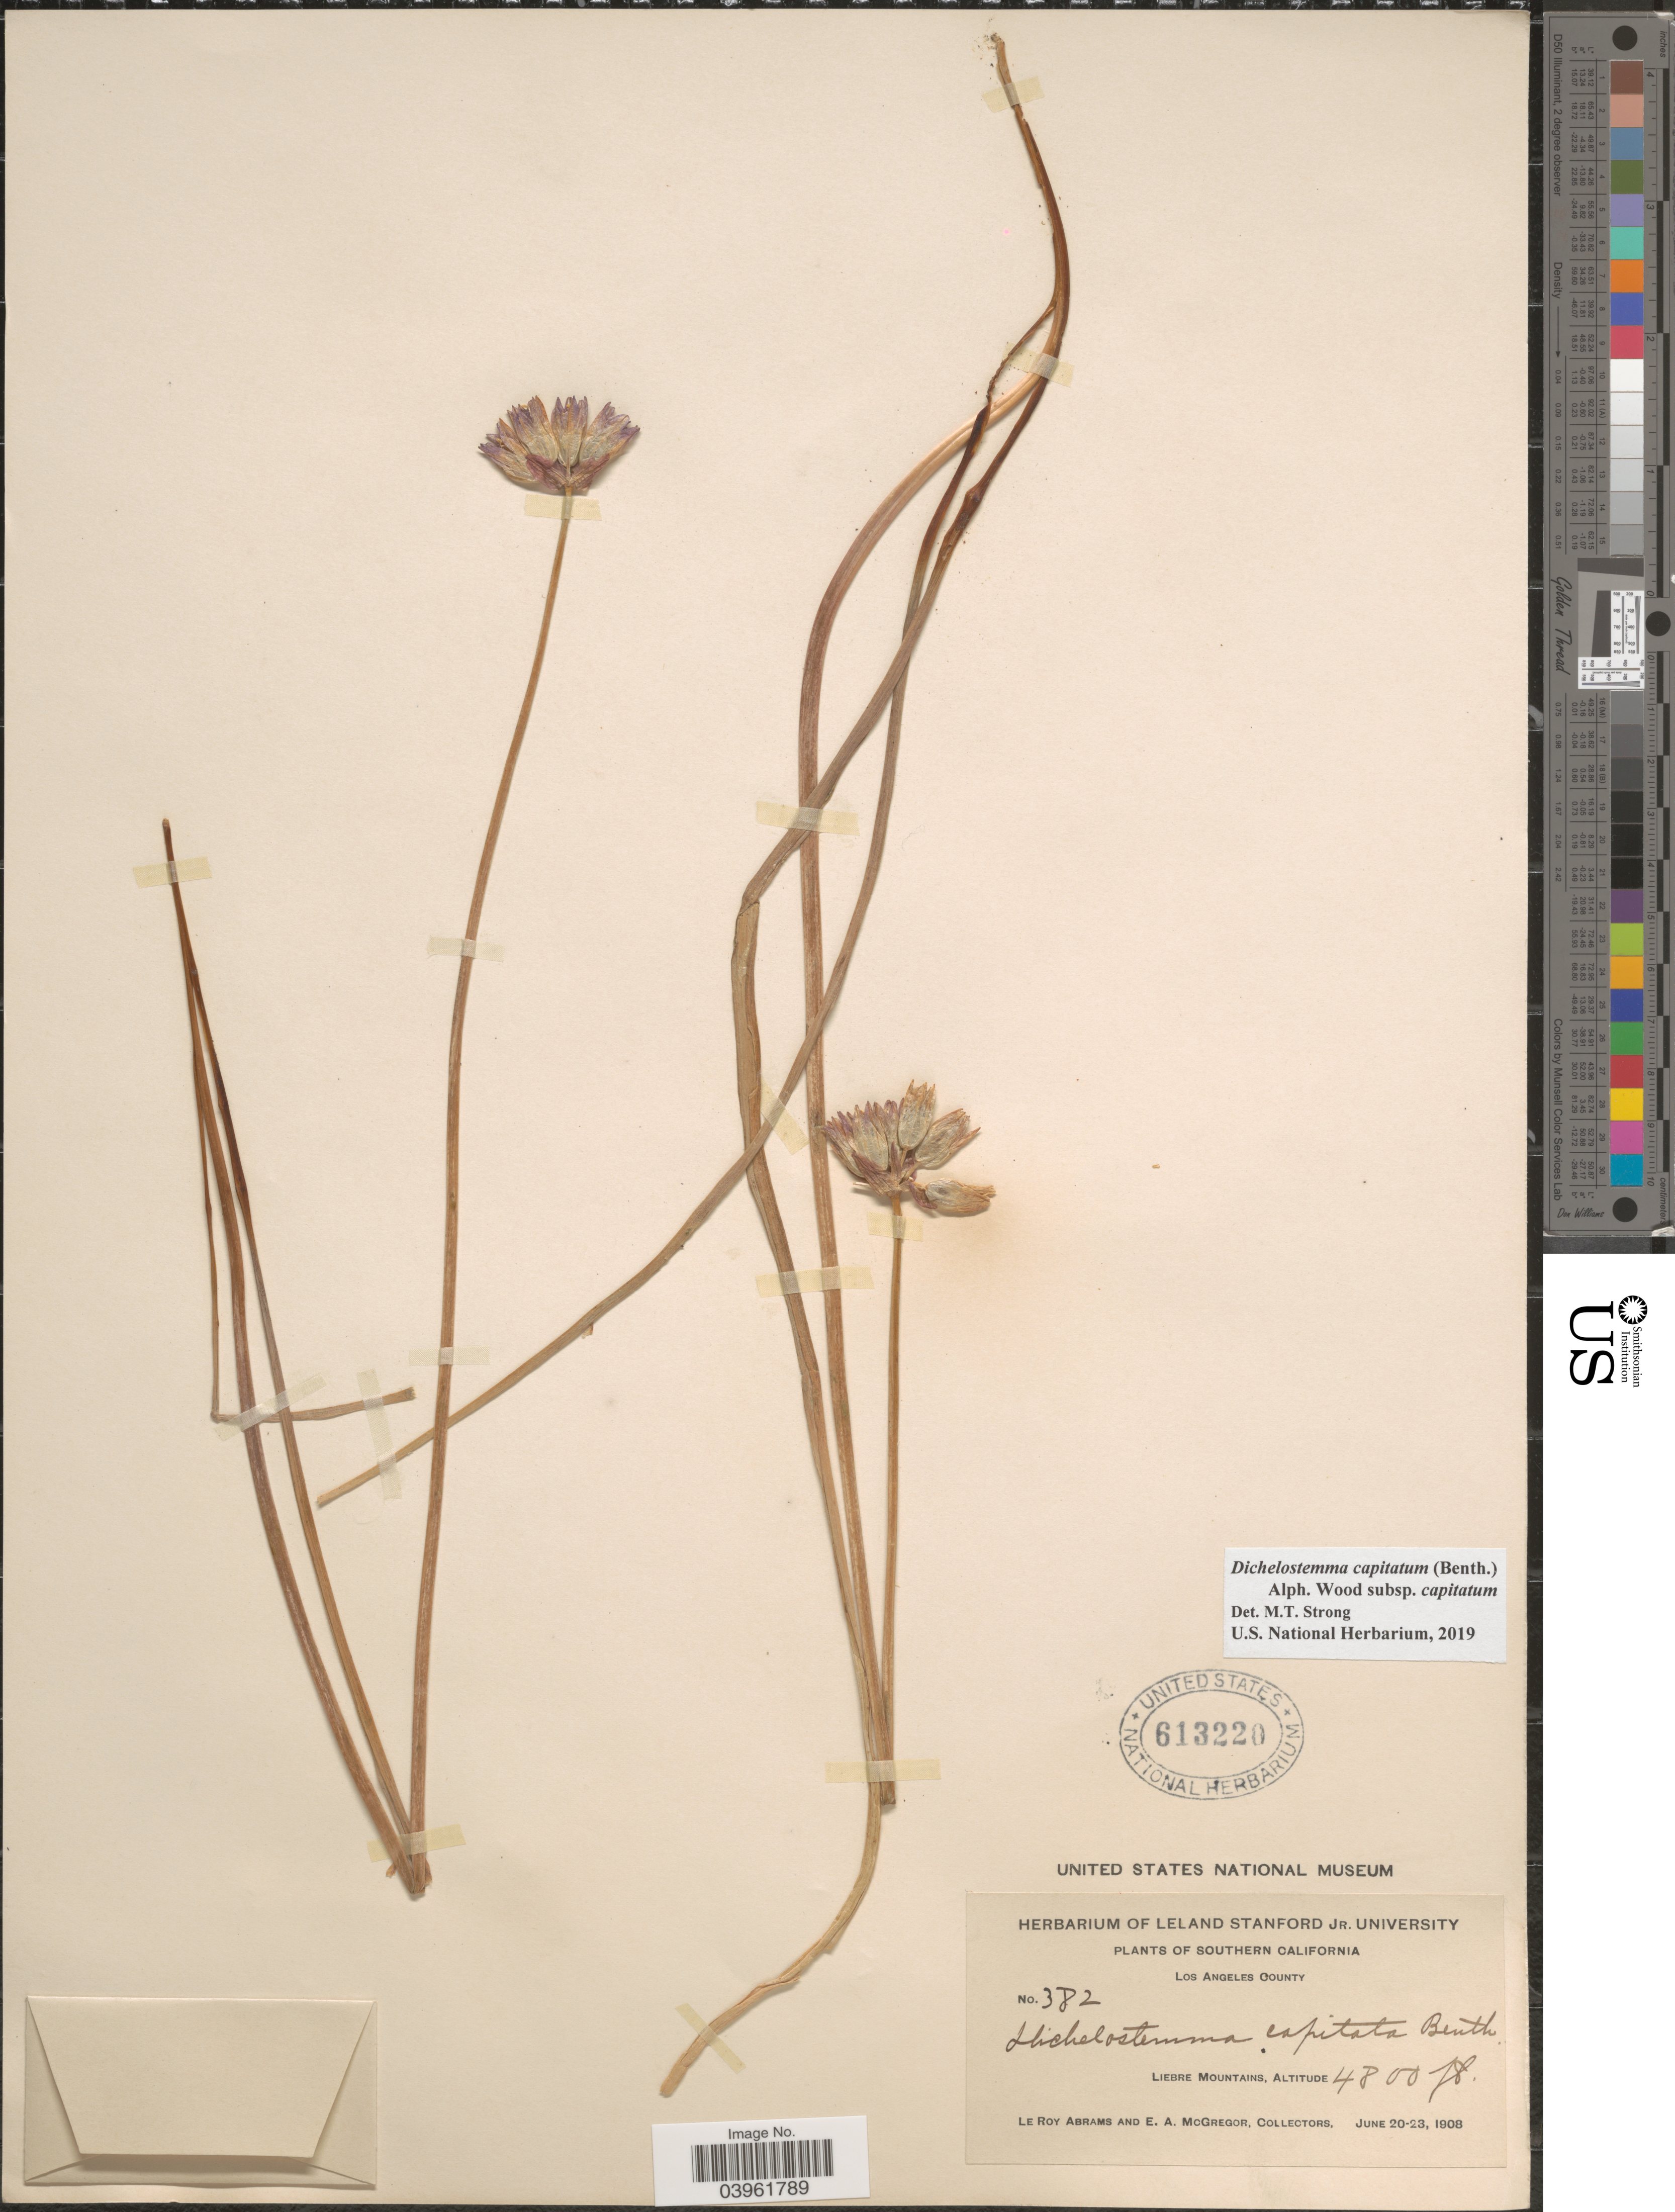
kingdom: Plantae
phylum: Tracheophyta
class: Liliopsida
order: Asparagales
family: Asparagaceae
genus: Dichelostemma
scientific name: Dichelostemma capitatum subsp. capitatum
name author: (Benth.) Alph. Wood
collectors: L. Abrams & E. A. McGregor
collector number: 382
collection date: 1908-06-20/1908-06-23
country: United States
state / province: California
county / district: Los Angeles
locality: Southern California. Los Angeles County. Liebre Mountains.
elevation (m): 1463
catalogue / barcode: US 613220